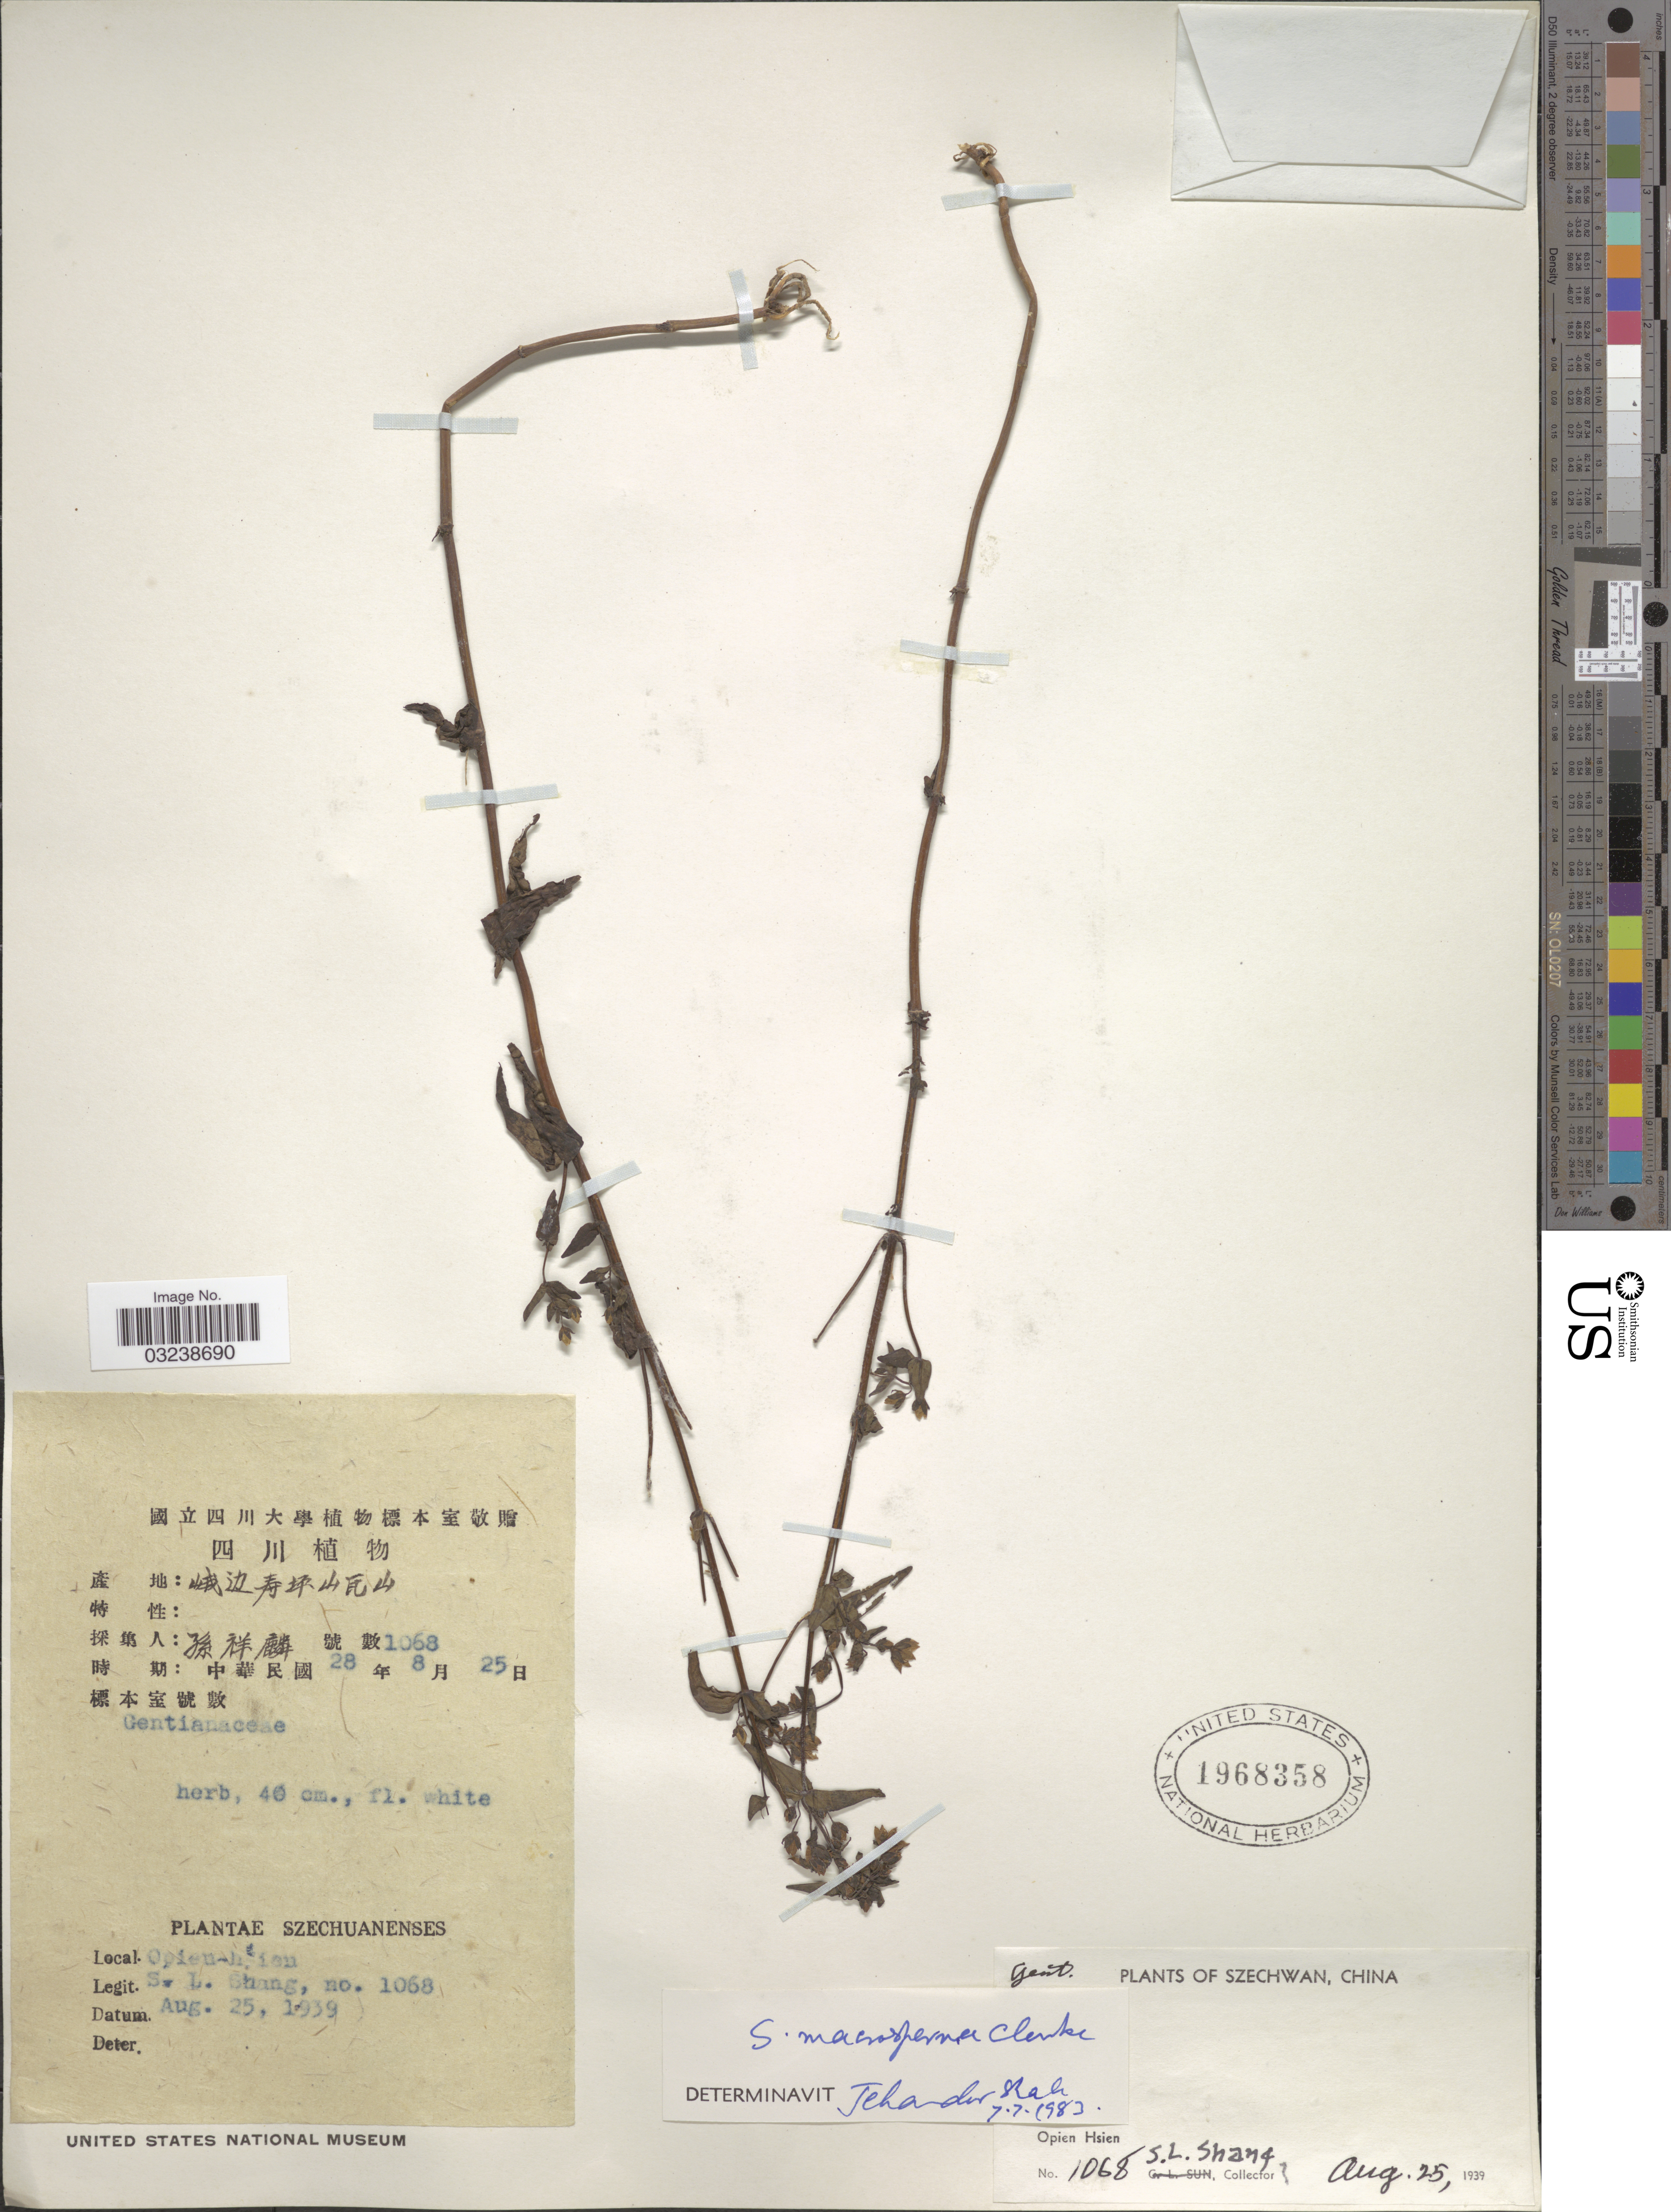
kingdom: Plantae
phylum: Tracheophyta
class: Magnoliopsida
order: Gentianales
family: Gentianaceae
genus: Swertia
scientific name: Swertia macrosperma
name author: (C.B. Clarke) C.B. Clarke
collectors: S. Shang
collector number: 1068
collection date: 1939-08-25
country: China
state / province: Sichuan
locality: Opien Hsien.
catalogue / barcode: US 1968358